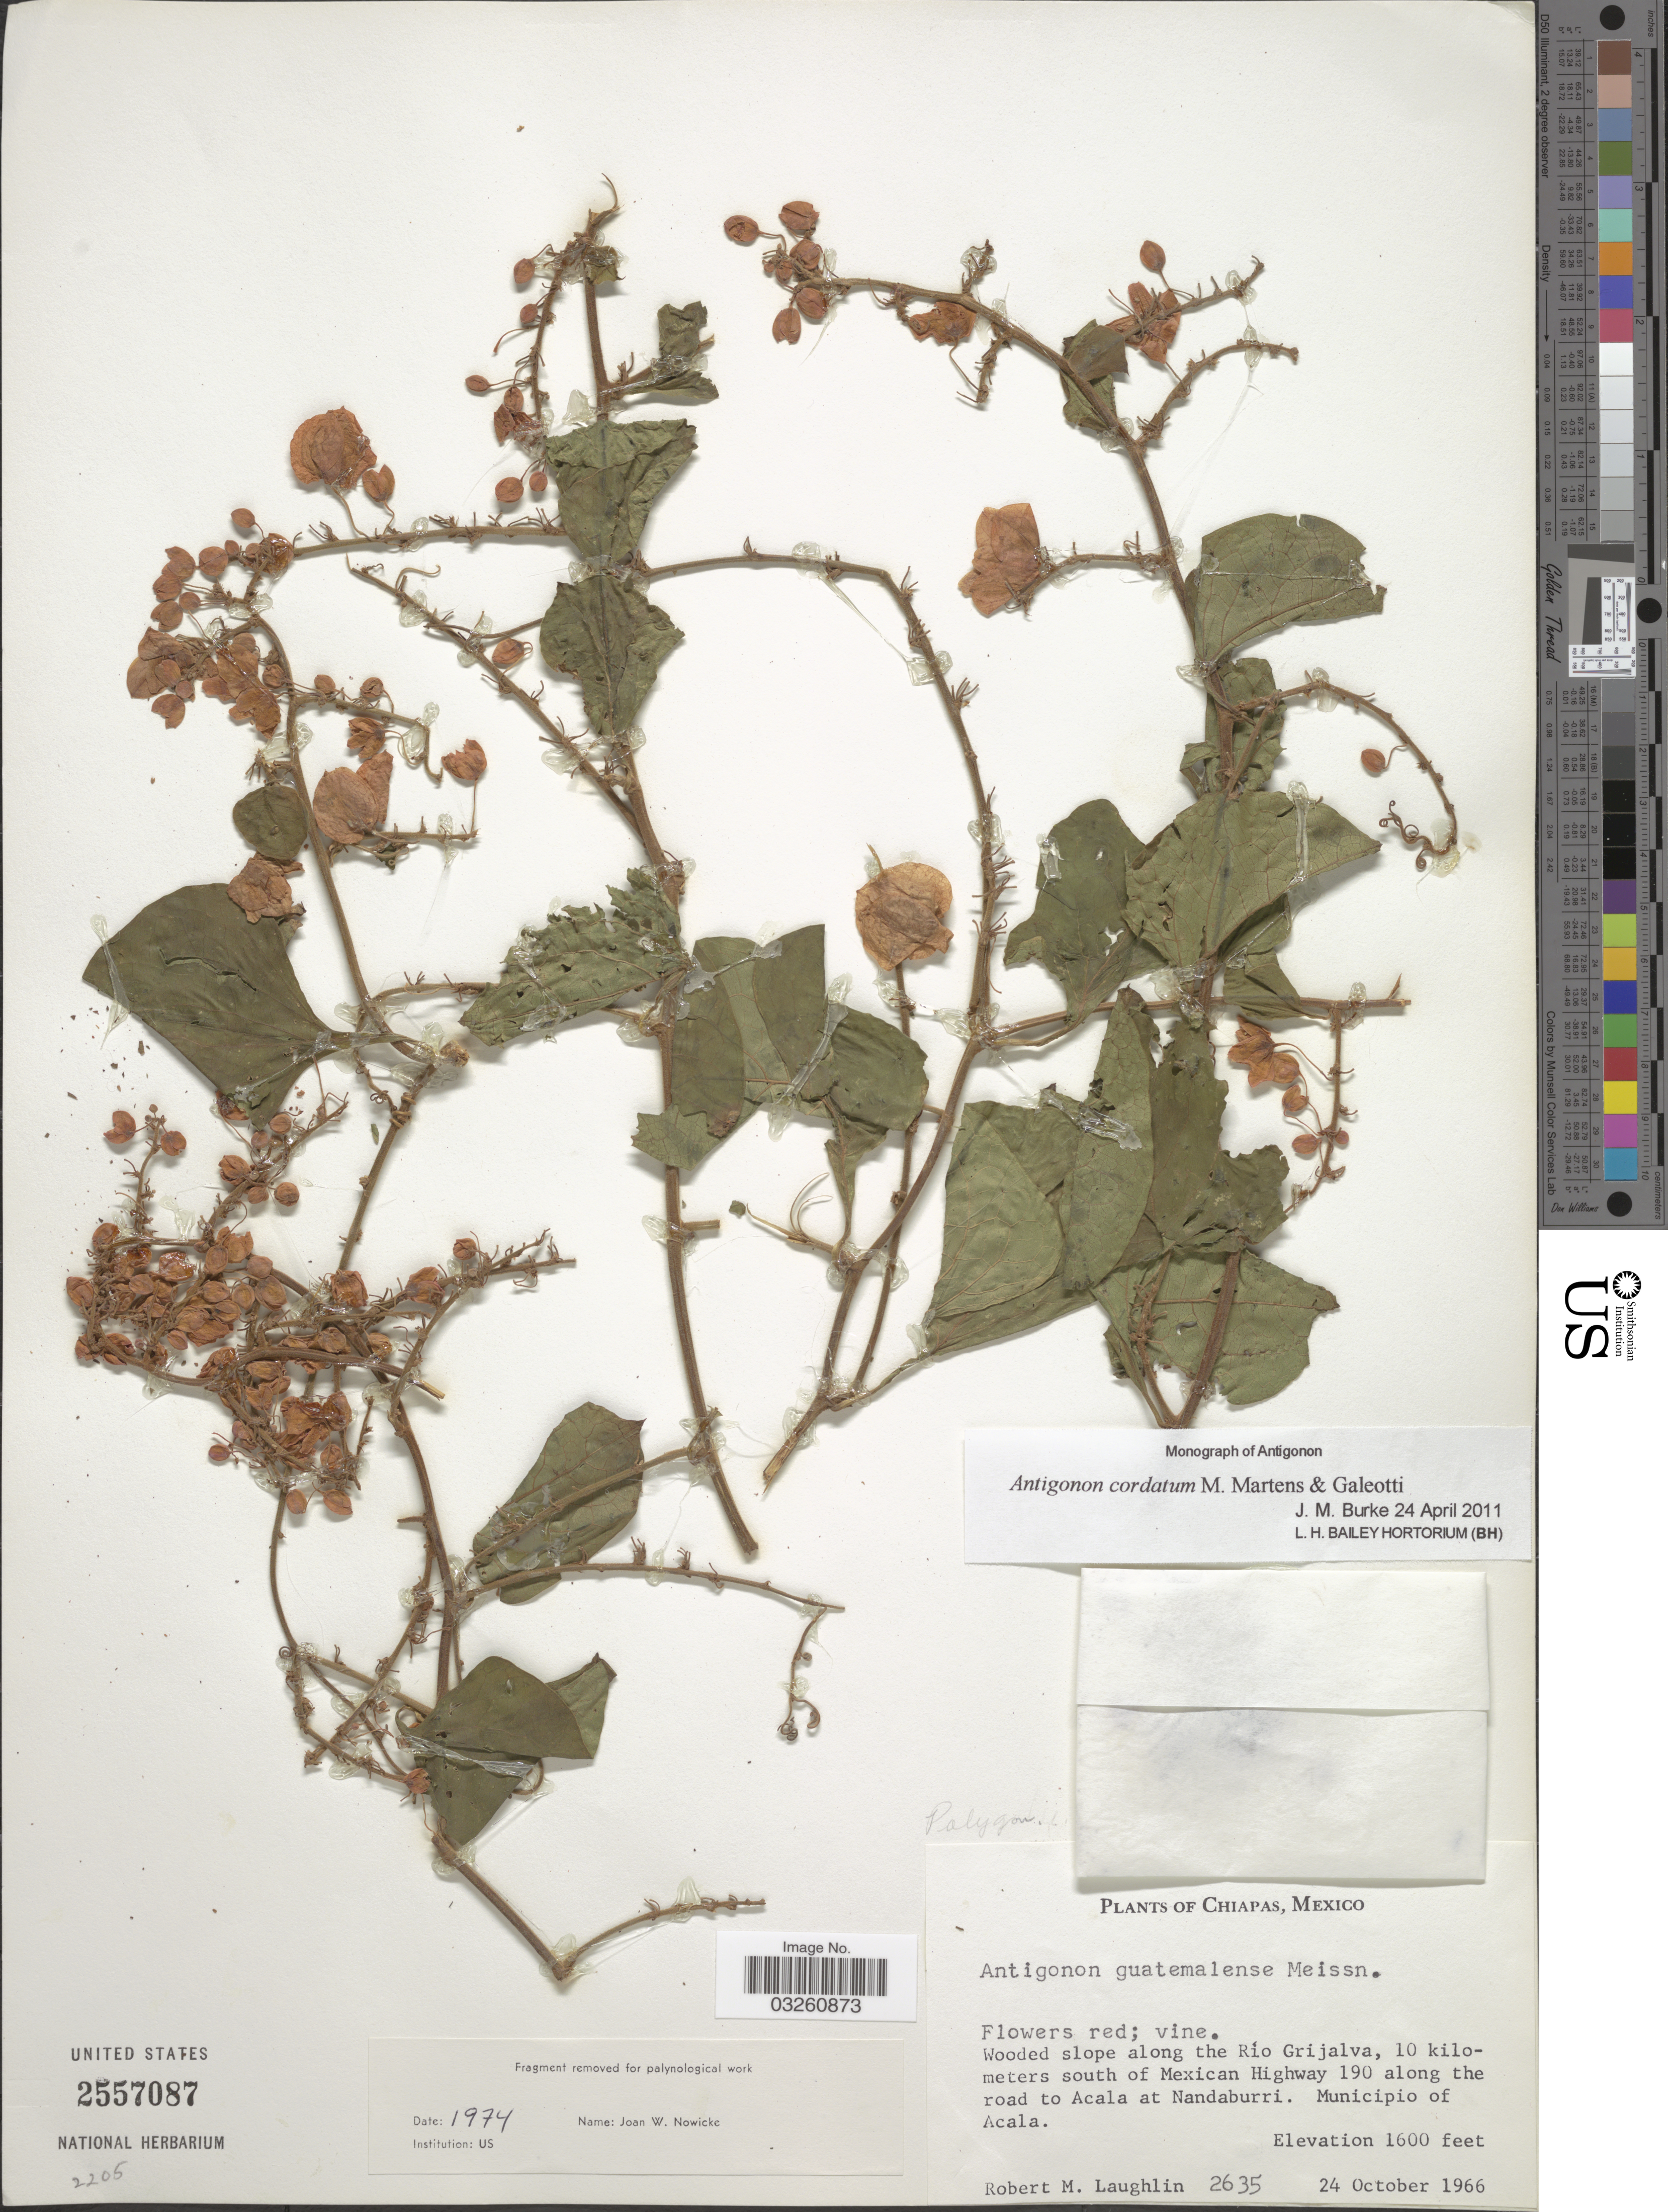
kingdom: Plantae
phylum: Tracheophyta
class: Magnoliopsida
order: Caryophyllales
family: Polygonaceae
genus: Antigonon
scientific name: Antigonon cordatum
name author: M. Martens & Galeotti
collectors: R. M. Laughlin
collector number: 2635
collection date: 1966-10-24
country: Mexico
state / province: Chiapas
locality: Wooded slope along the Río Grijalva, 10 kilometers south of Mexican Highway 190 along the road to Acala at Nandaburri. Municipio of Acala.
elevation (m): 488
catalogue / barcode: US 2557087